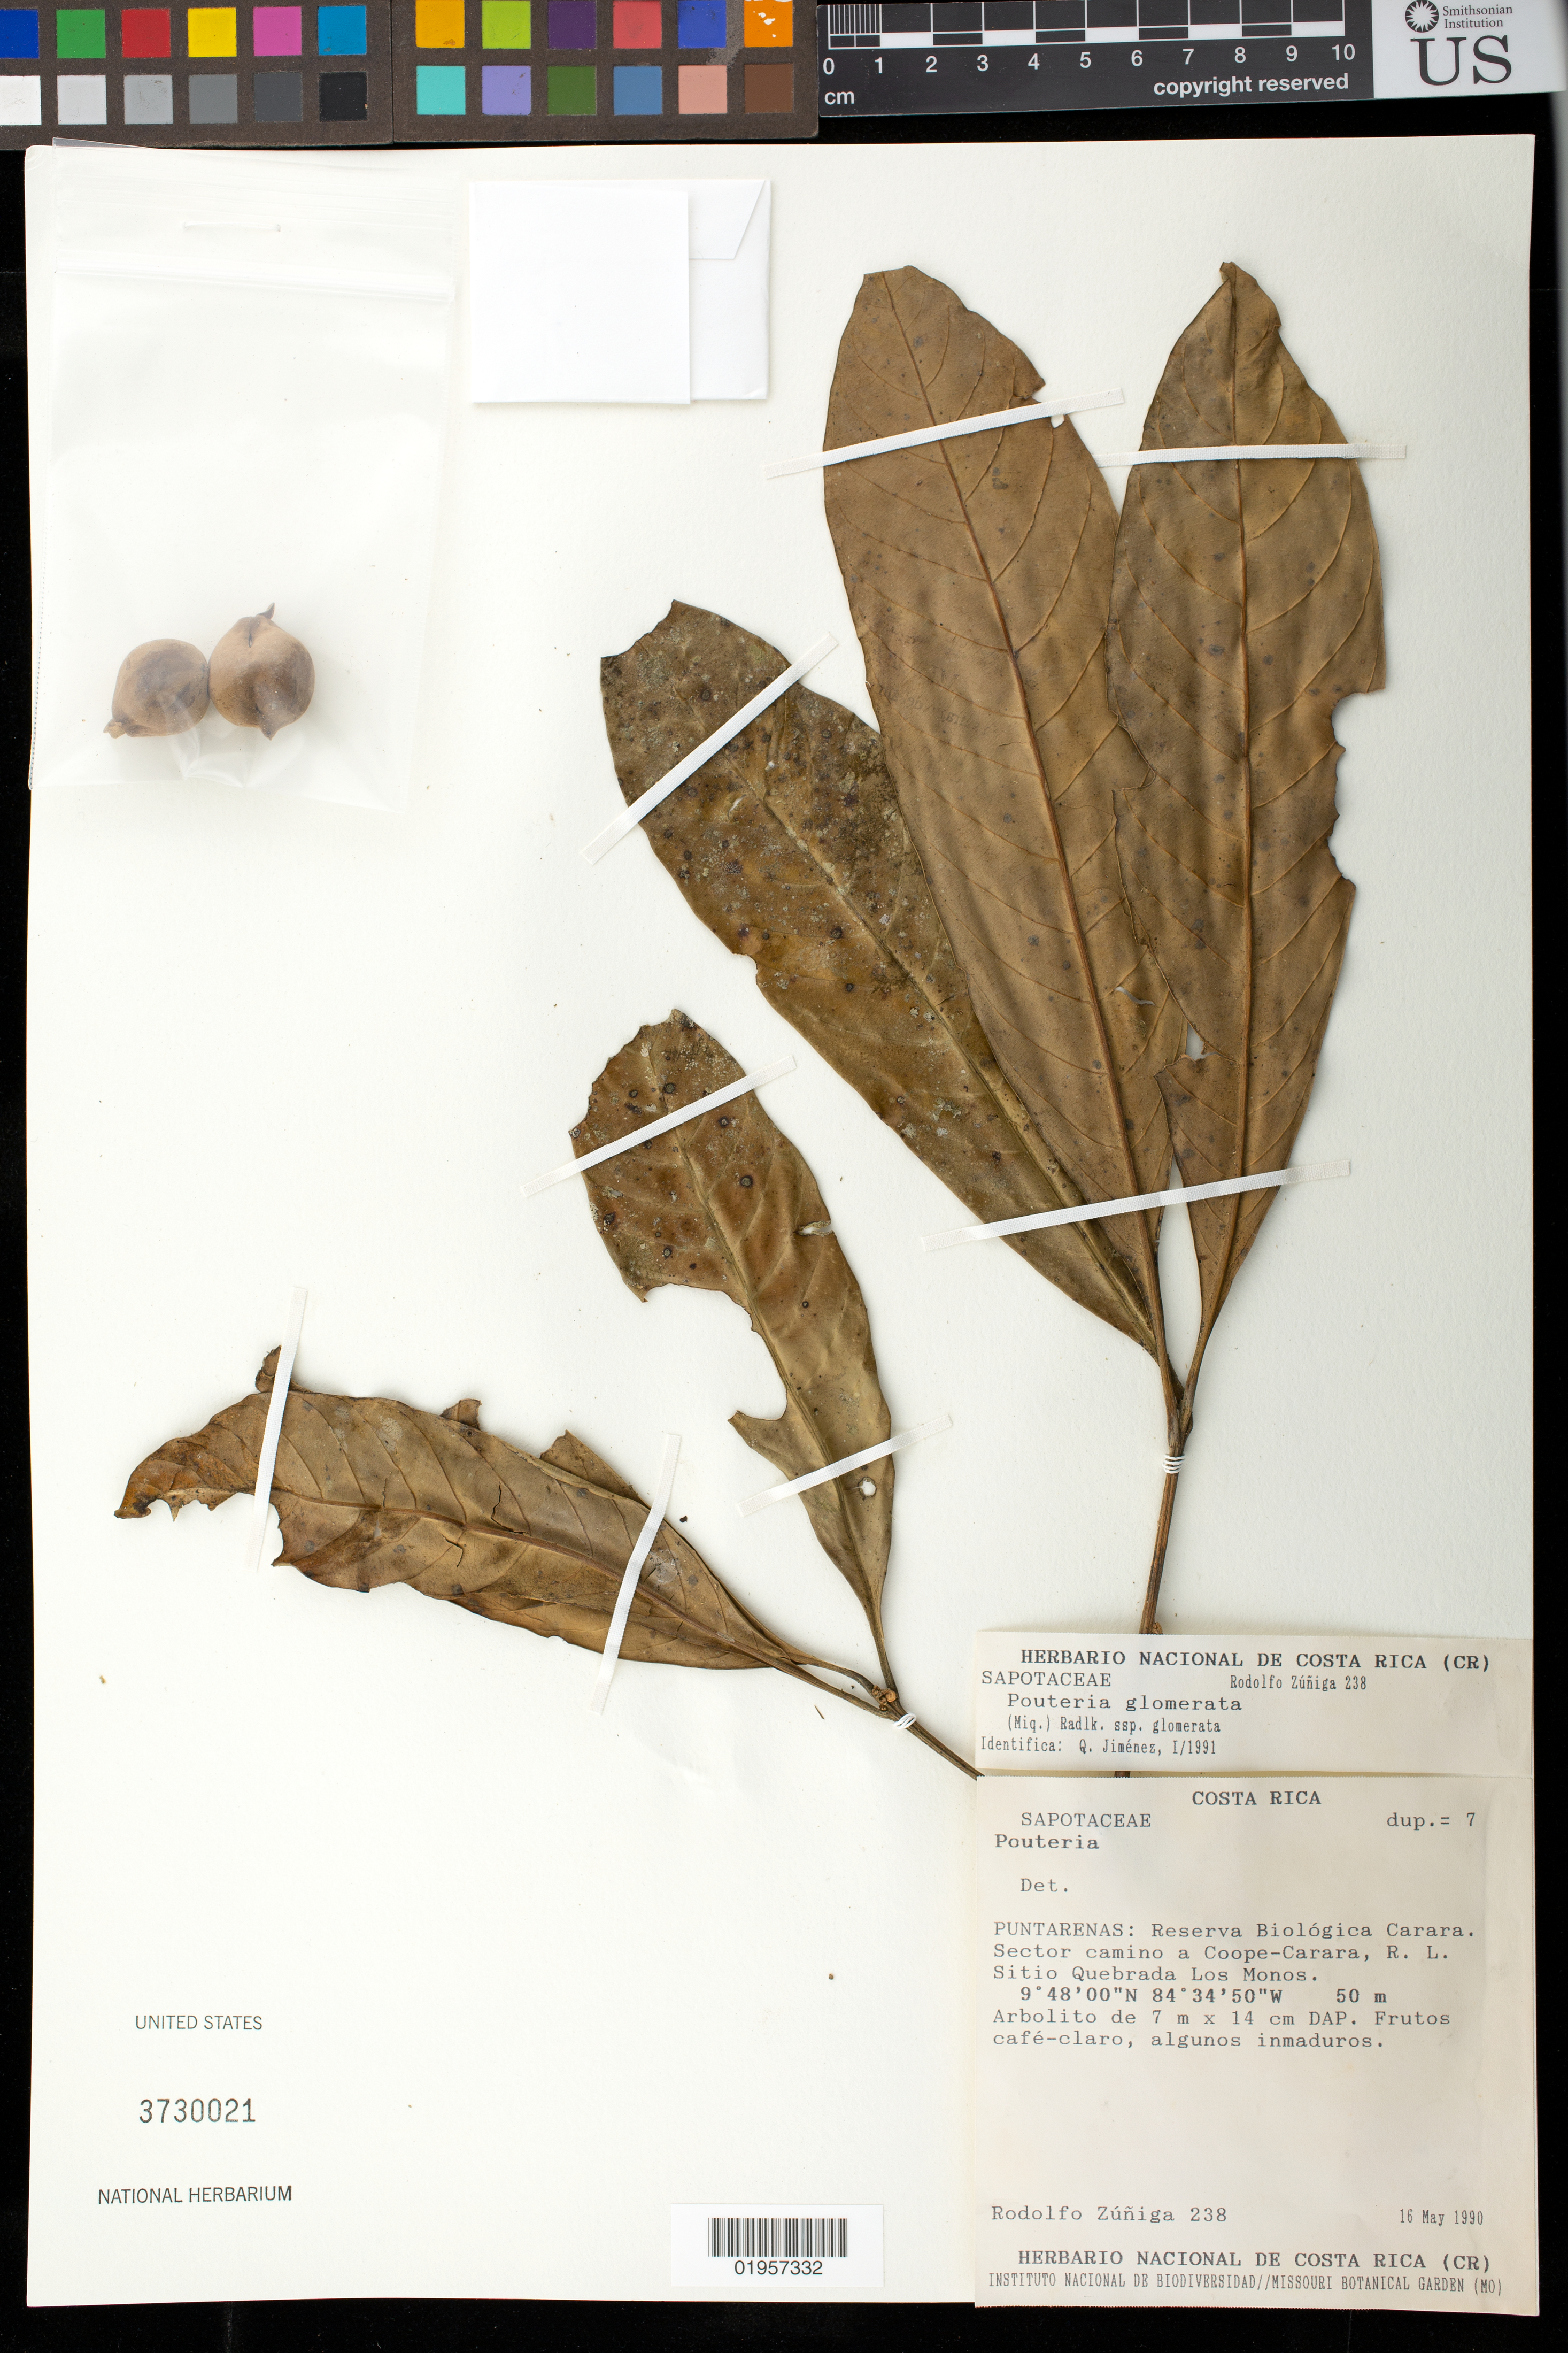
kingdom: Plantae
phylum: Tracheophyta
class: Magnoliopsida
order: Ericales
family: Sapotaceae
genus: Pouteria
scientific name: Pouteria glomerata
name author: (Miq.) Radlk.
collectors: R. Zuniga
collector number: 238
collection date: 1990-05-16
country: Costa Rica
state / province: Puntarenas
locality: Reserva Biologica Carara. Sector camino a Coope-Carara, R. L. Sitio Quebrada Los Monos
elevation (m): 50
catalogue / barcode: US 3730021